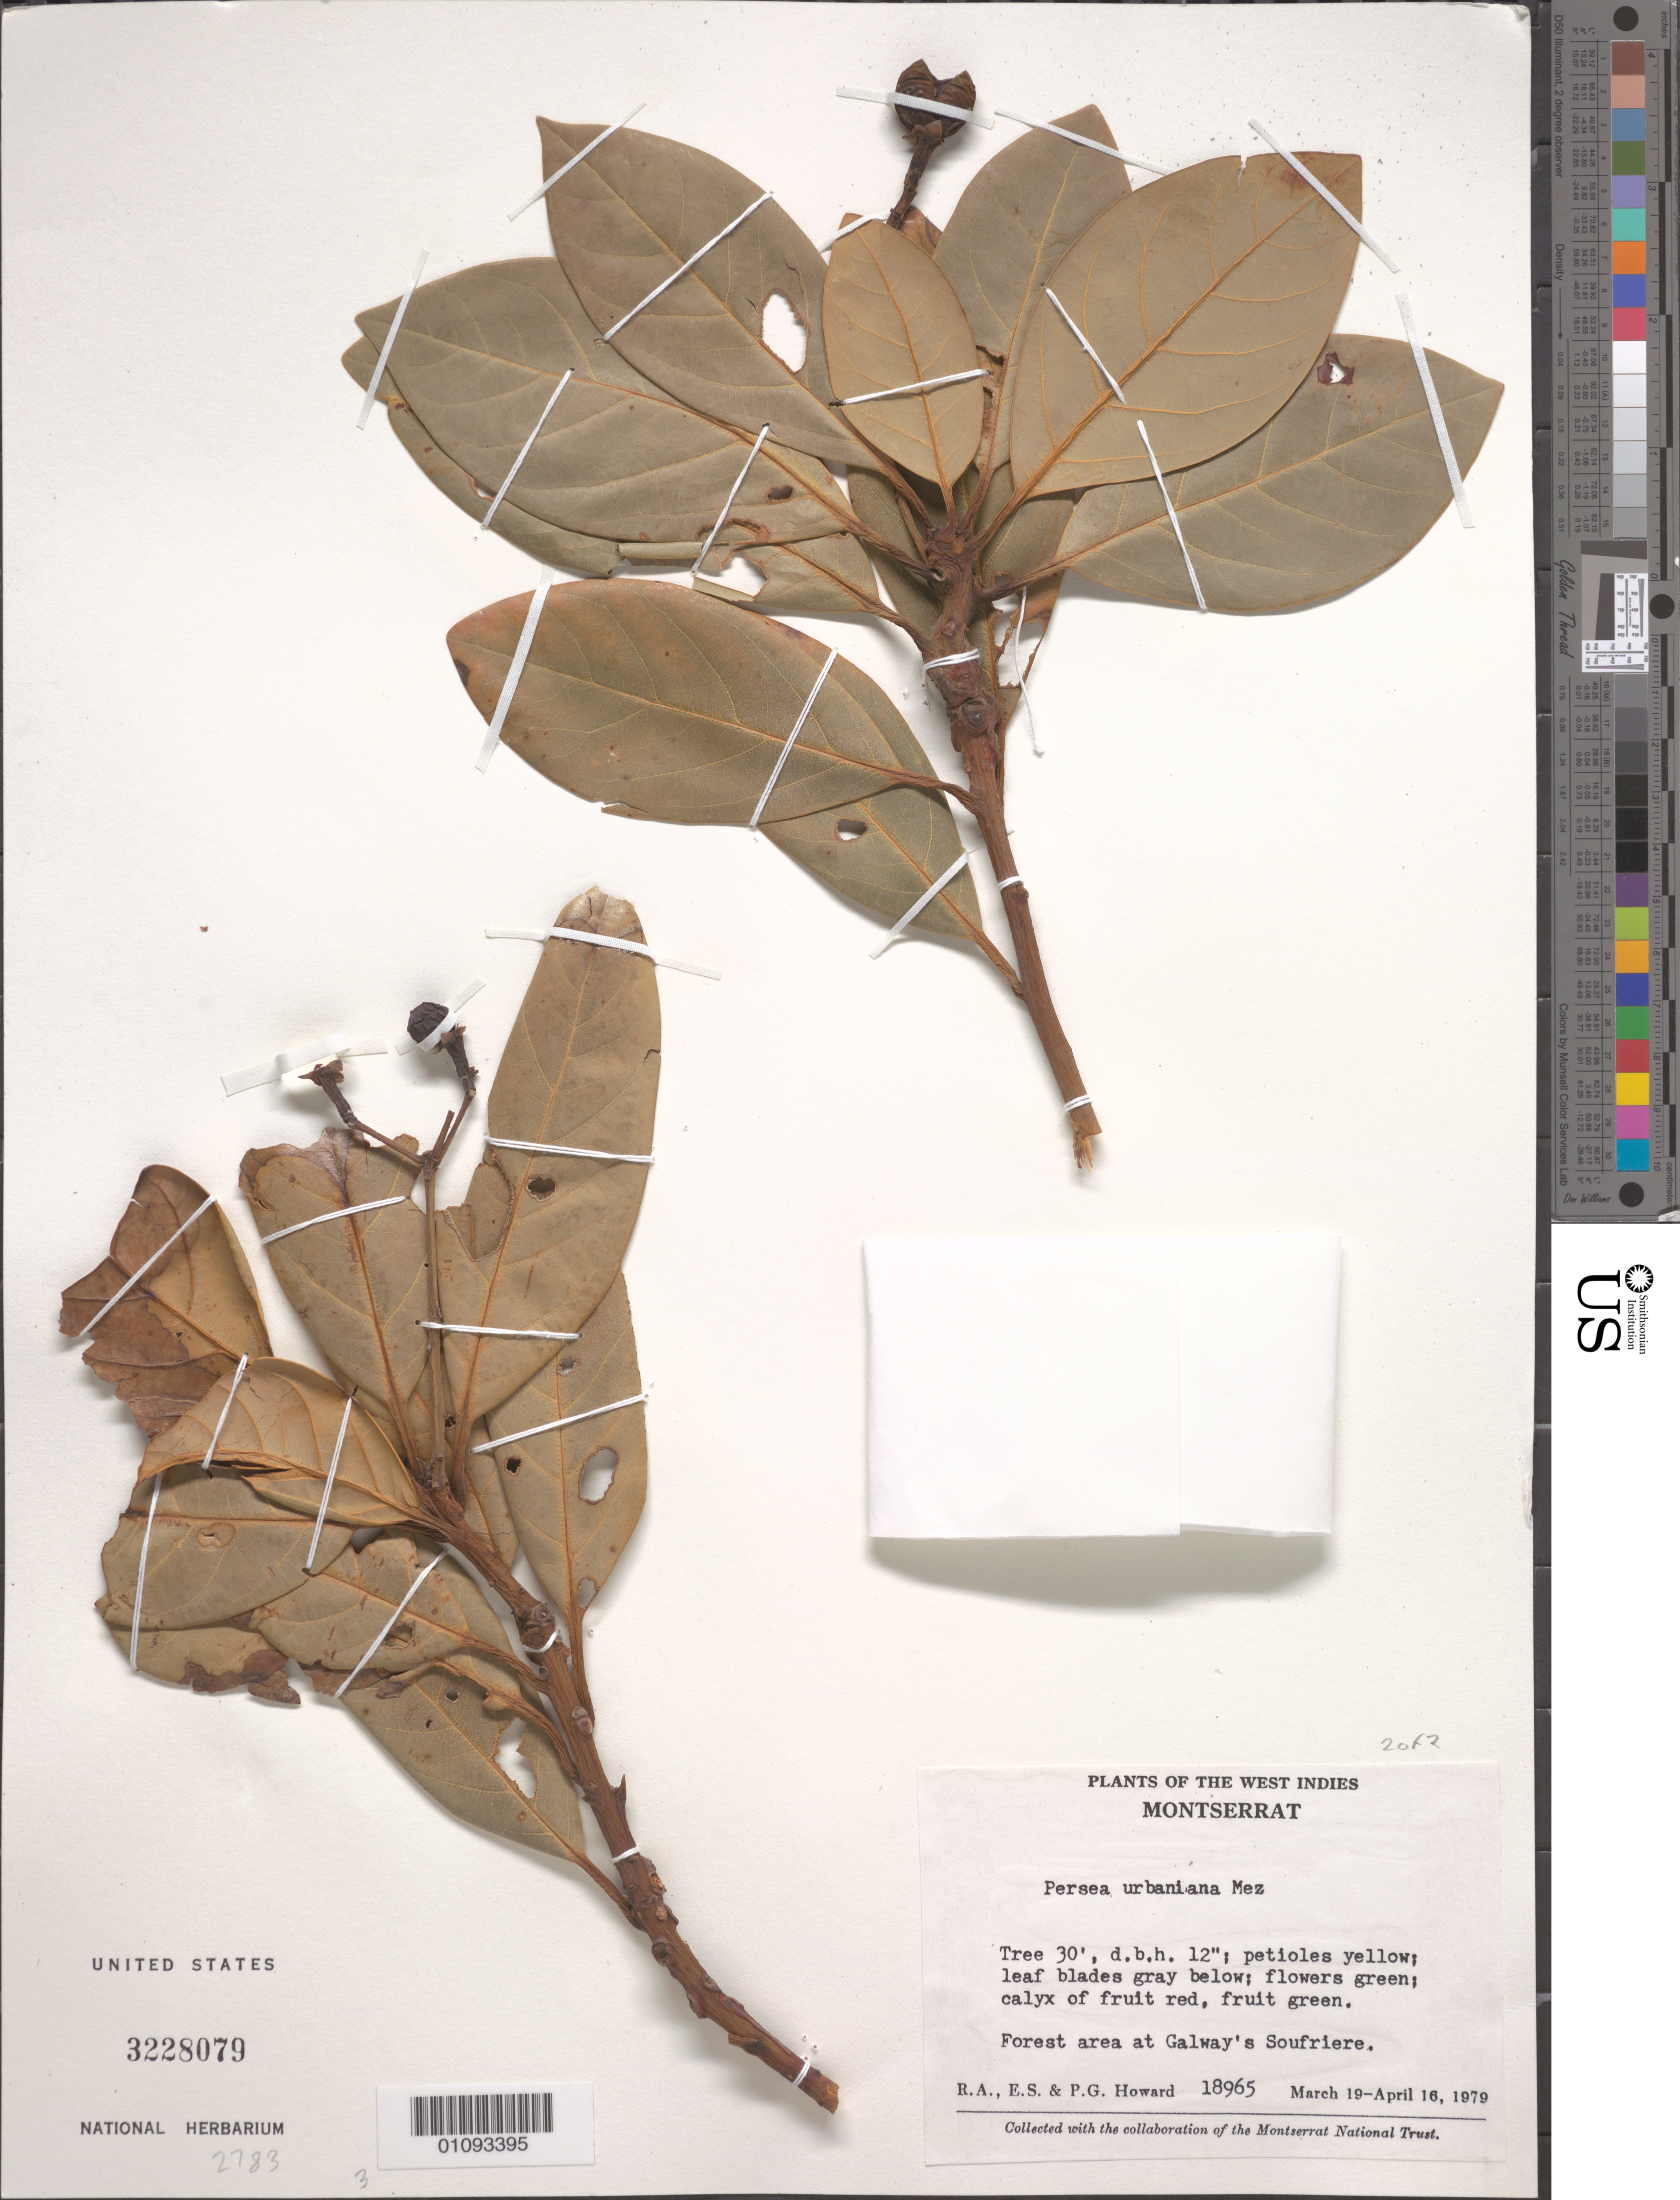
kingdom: Plantae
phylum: Tracheophyta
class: Magnoliopsida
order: Laurales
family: Lauraceae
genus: Persea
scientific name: Persea urbaniana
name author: Mez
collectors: R. A. Howard, E. S. Howard & P. Howard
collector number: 18965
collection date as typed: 19 Mar 1979 to 16 Apr 1979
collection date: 1979-03-19/1979-04-16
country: Montserrat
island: Montserrat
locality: Galway's Soufriere.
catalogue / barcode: US 3228079